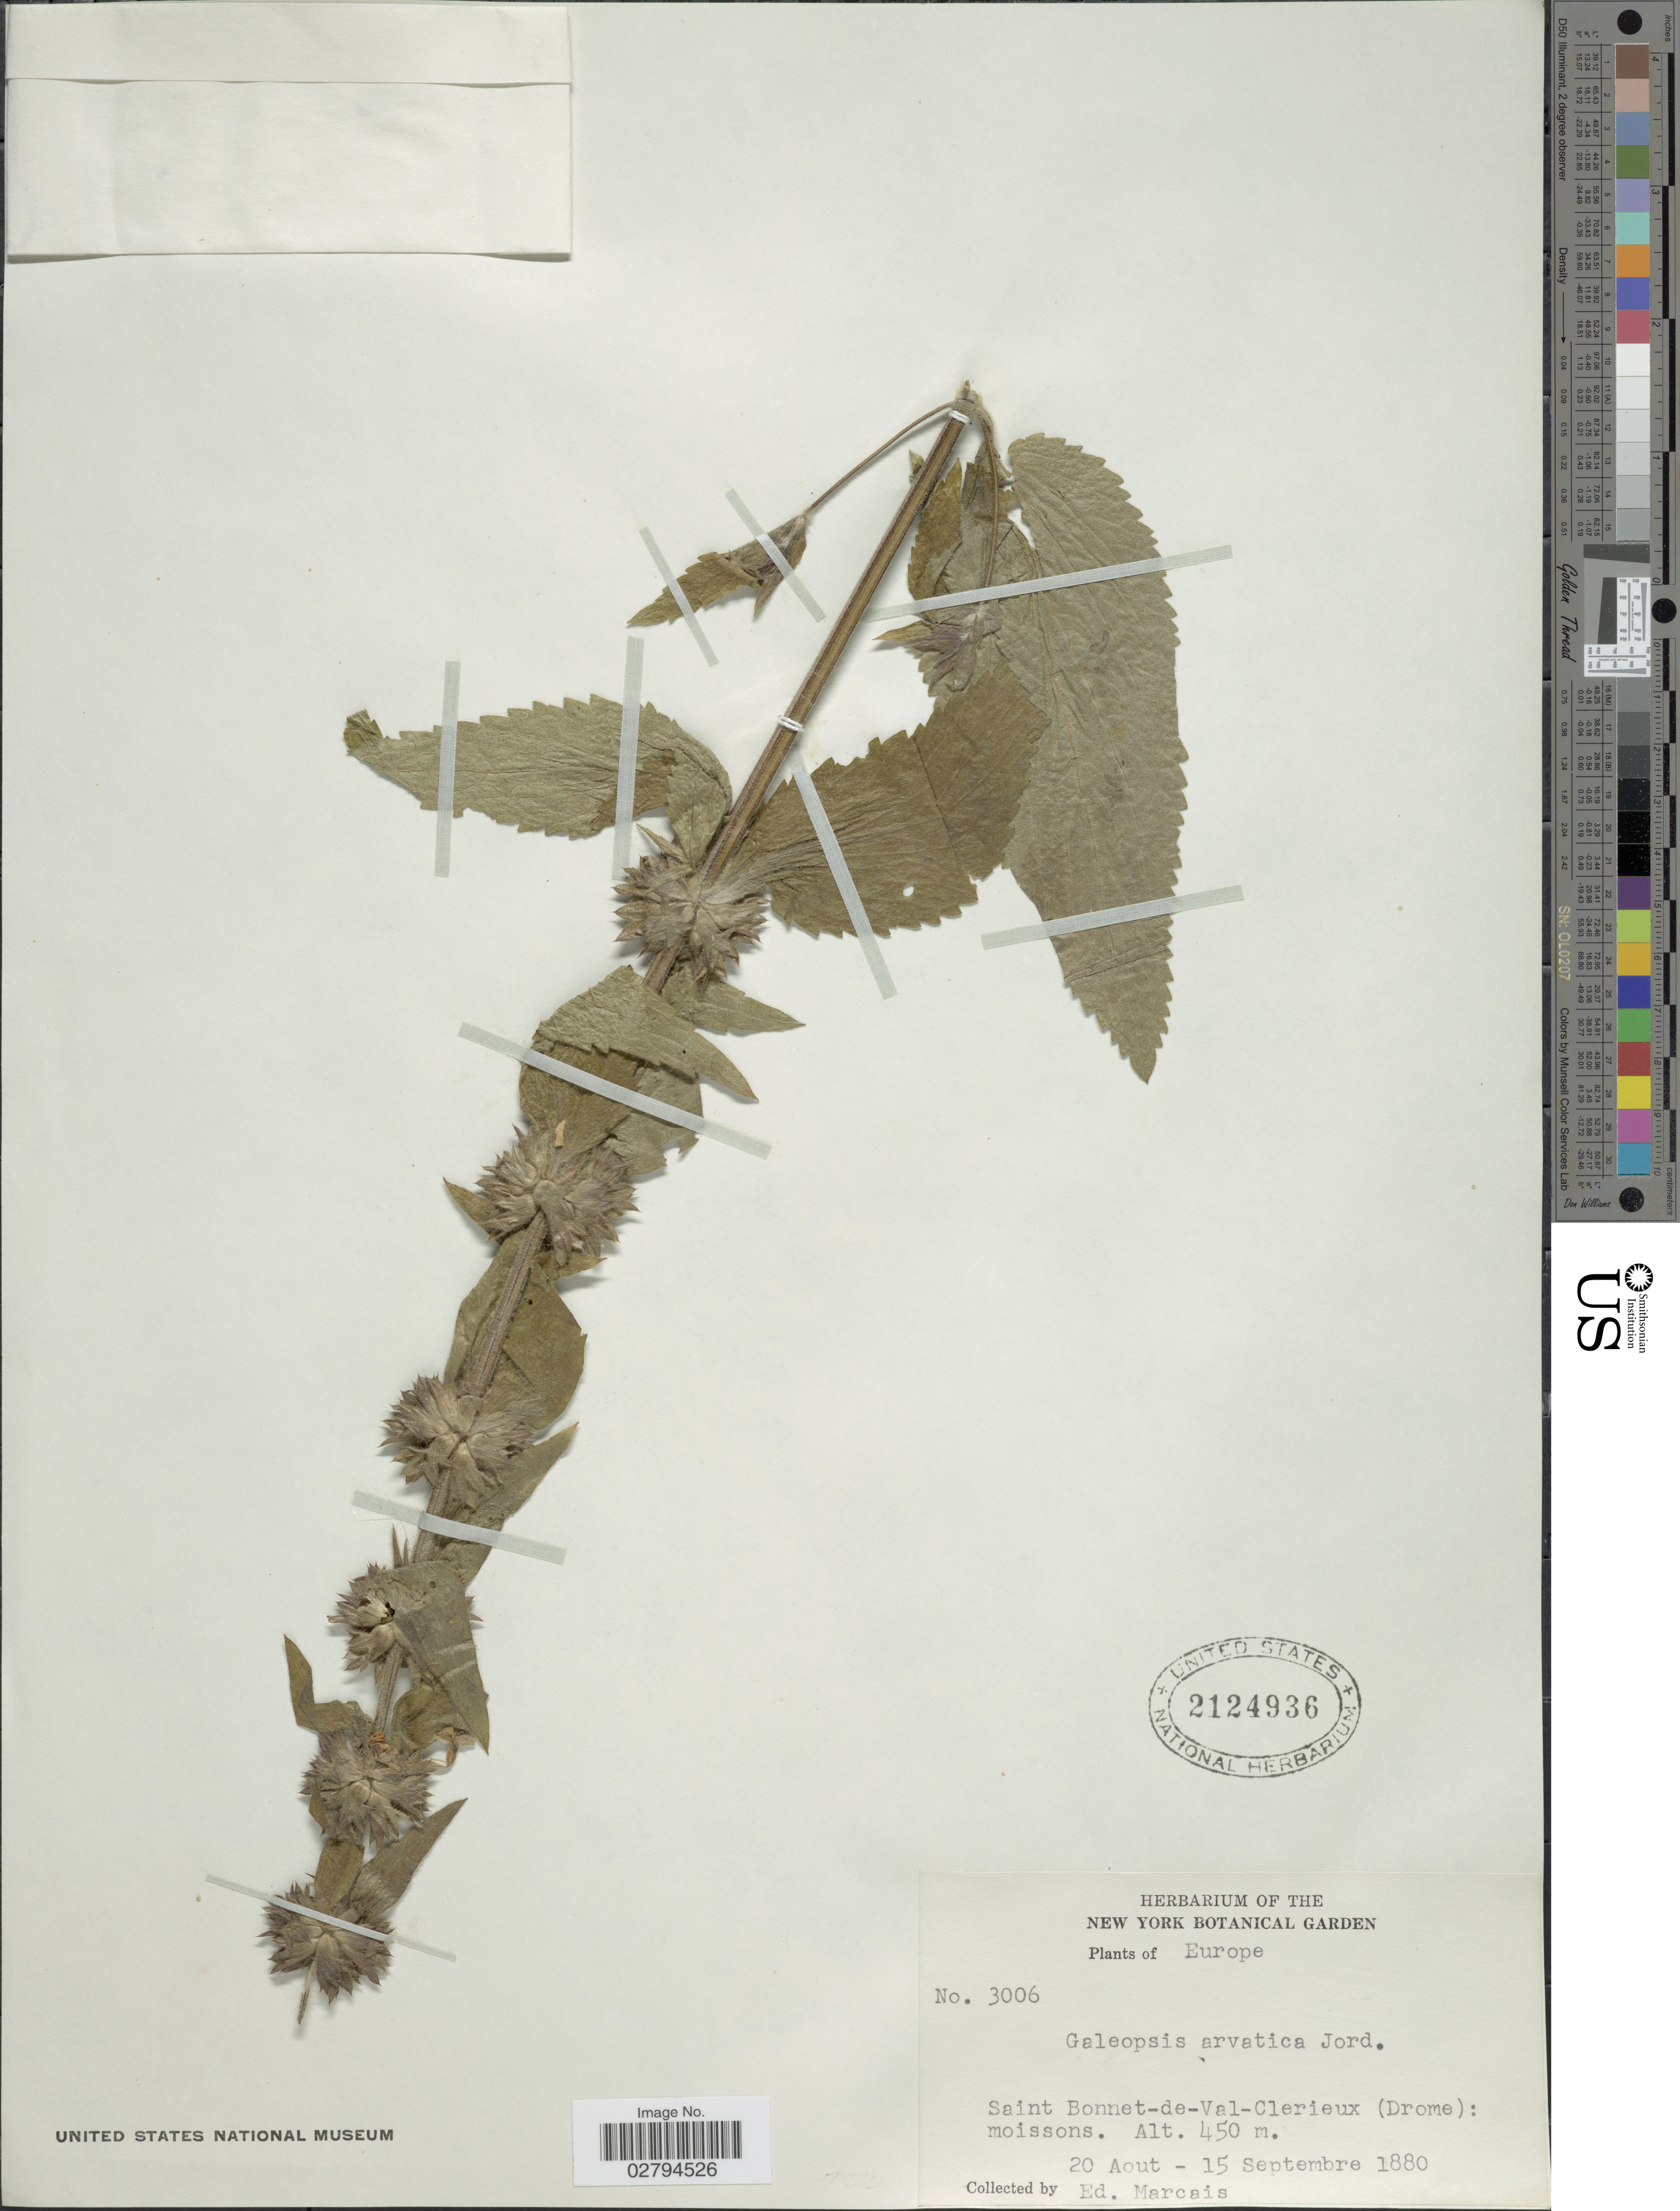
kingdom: Plantae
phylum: Tracheophyta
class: Magnoliopsida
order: Lamiales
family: Lamiaceae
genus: Galeopsis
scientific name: Galeopsis arvatica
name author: Jord.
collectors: E. Marcais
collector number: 3006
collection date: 1880-08-20/1880-09-15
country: France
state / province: Auvergne-Rhône-Alpes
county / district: Drôme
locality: Europe. Saint Bonnet-de-Val-Clerieux (Drome): moissons.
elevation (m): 450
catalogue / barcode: US 2124936